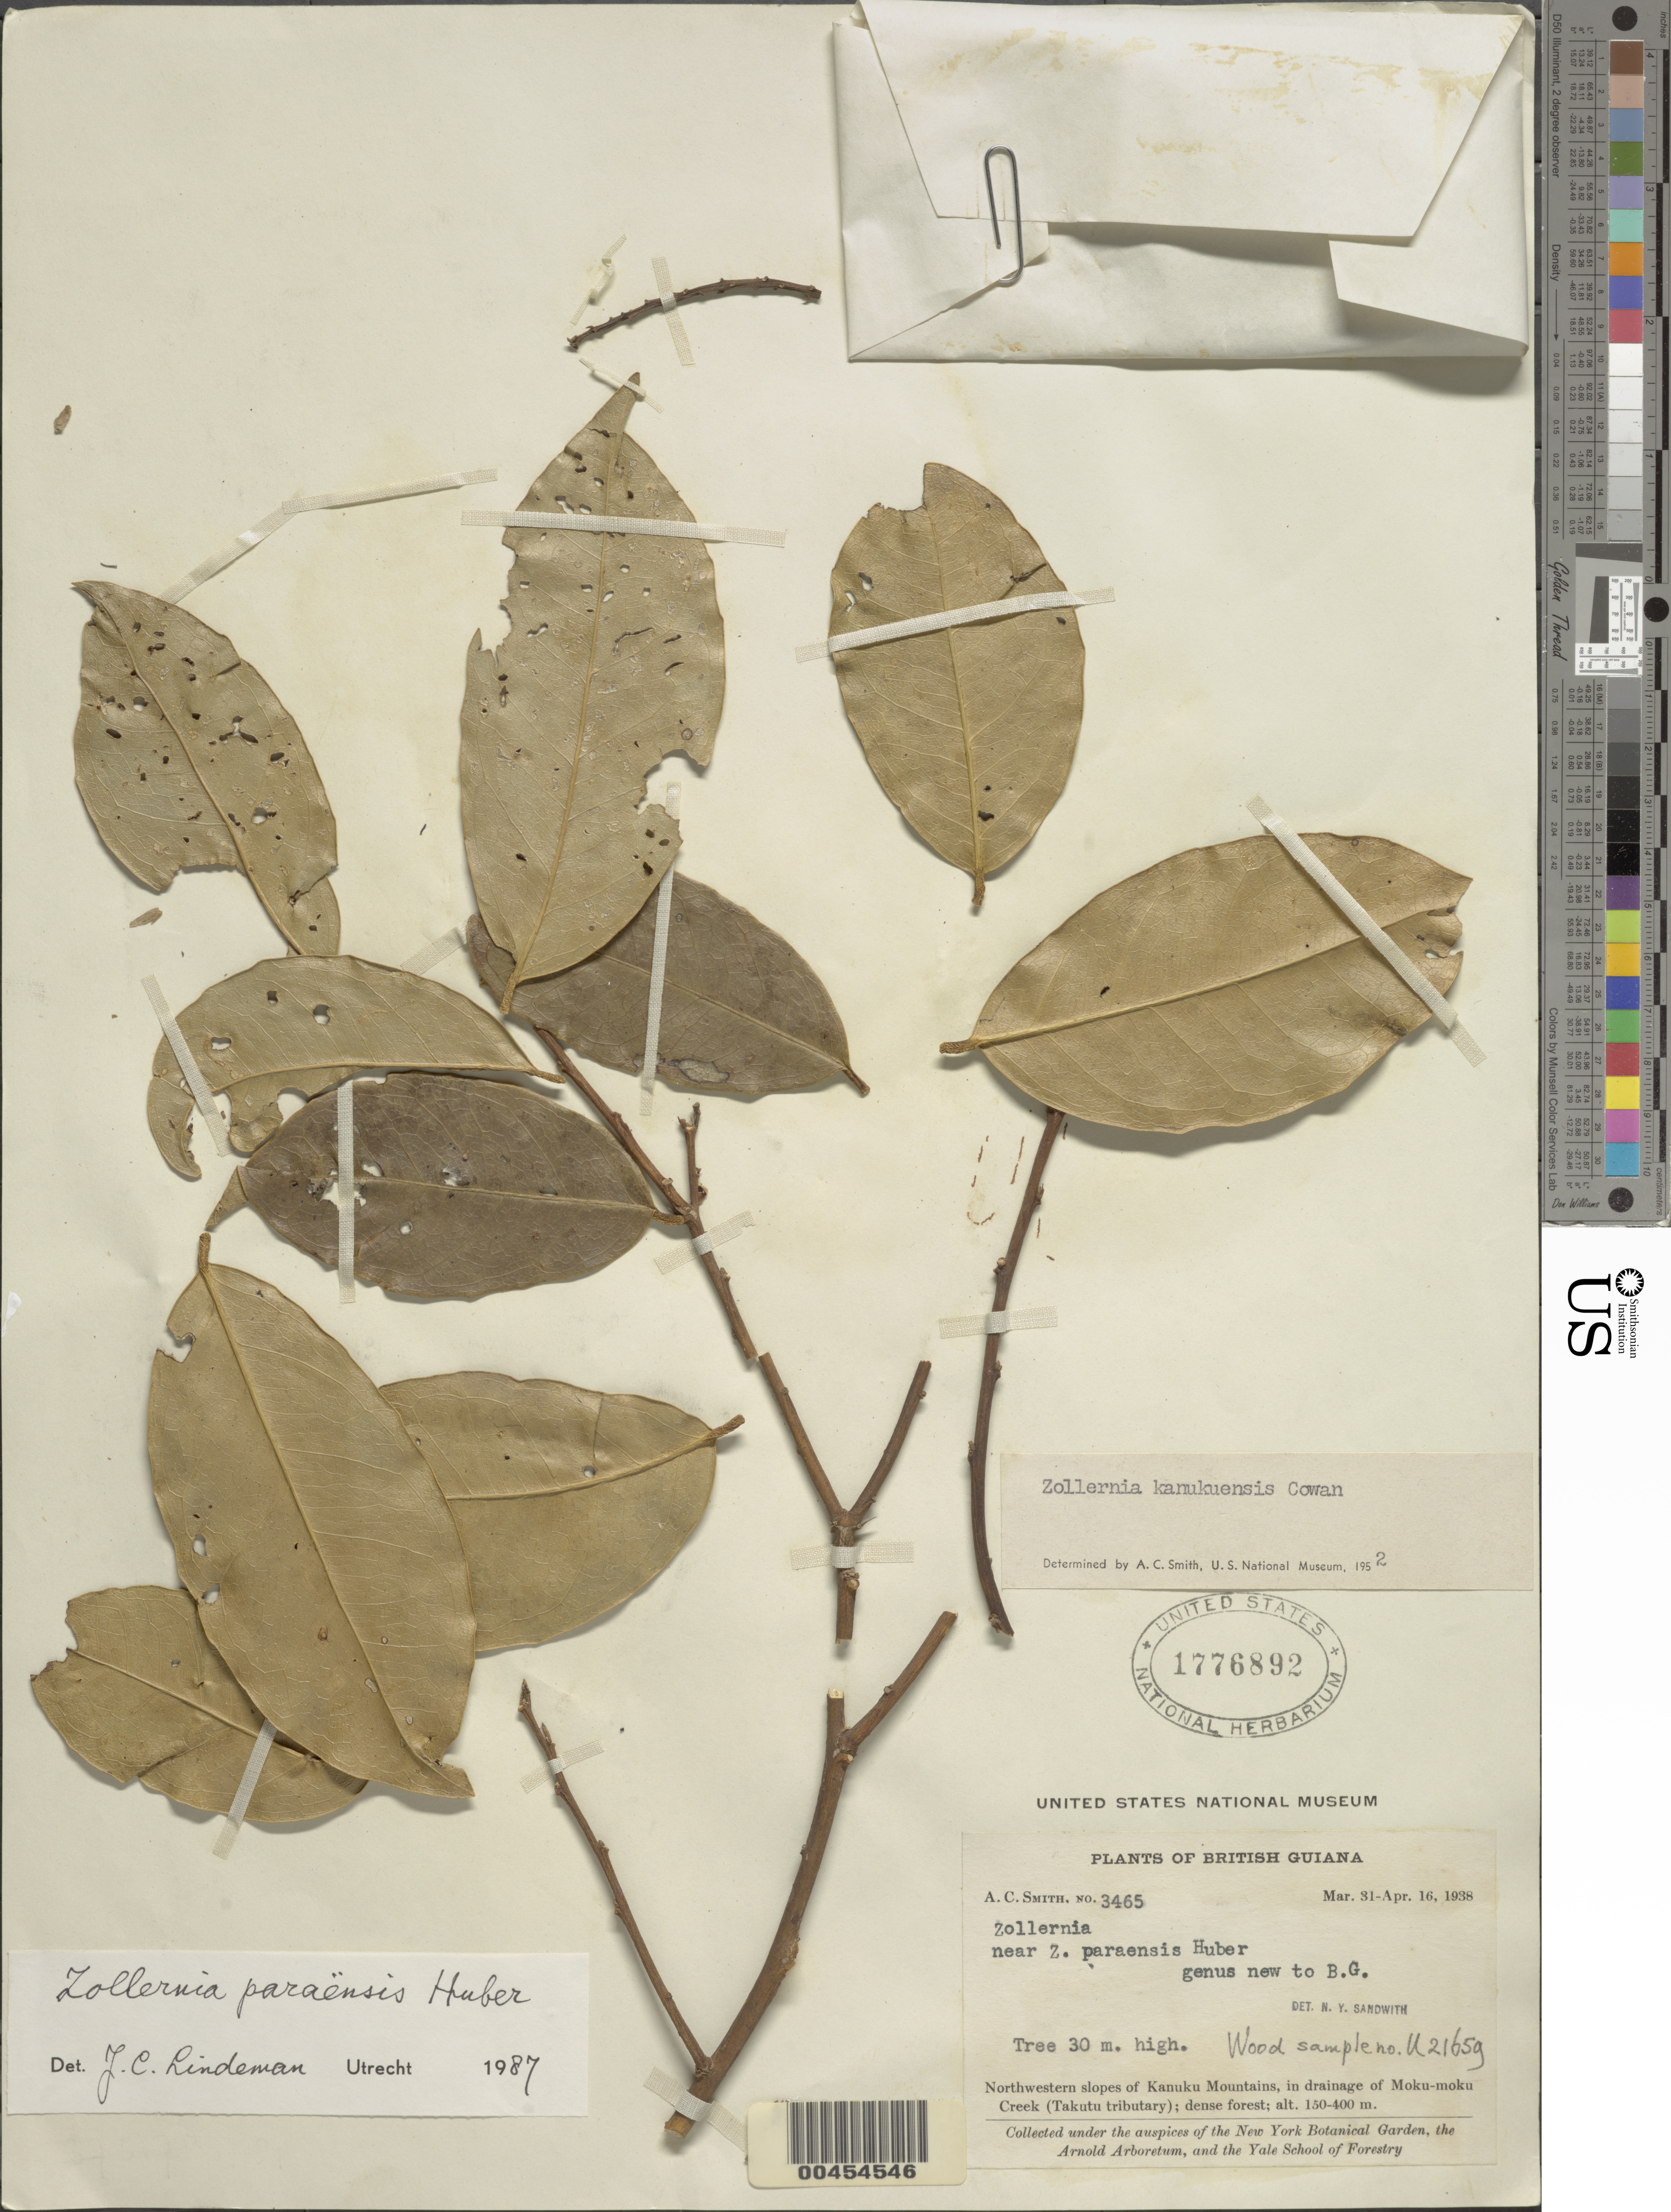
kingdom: Plantae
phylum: Tracheophyta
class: Magnoliopsida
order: Fabales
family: Fabaceae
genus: Zollernia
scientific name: Zollernia paraensis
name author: Huber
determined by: Lindemann, J. C.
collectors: A. C. Smith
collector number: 3465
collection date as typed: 31 Mar 1938 to 16 Apr 1938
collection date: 1938-03-31/1938-04-16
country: Guyana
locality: Nw slopes of kanuku mtns.,drainage of moku-moku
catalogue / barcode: US 1776892